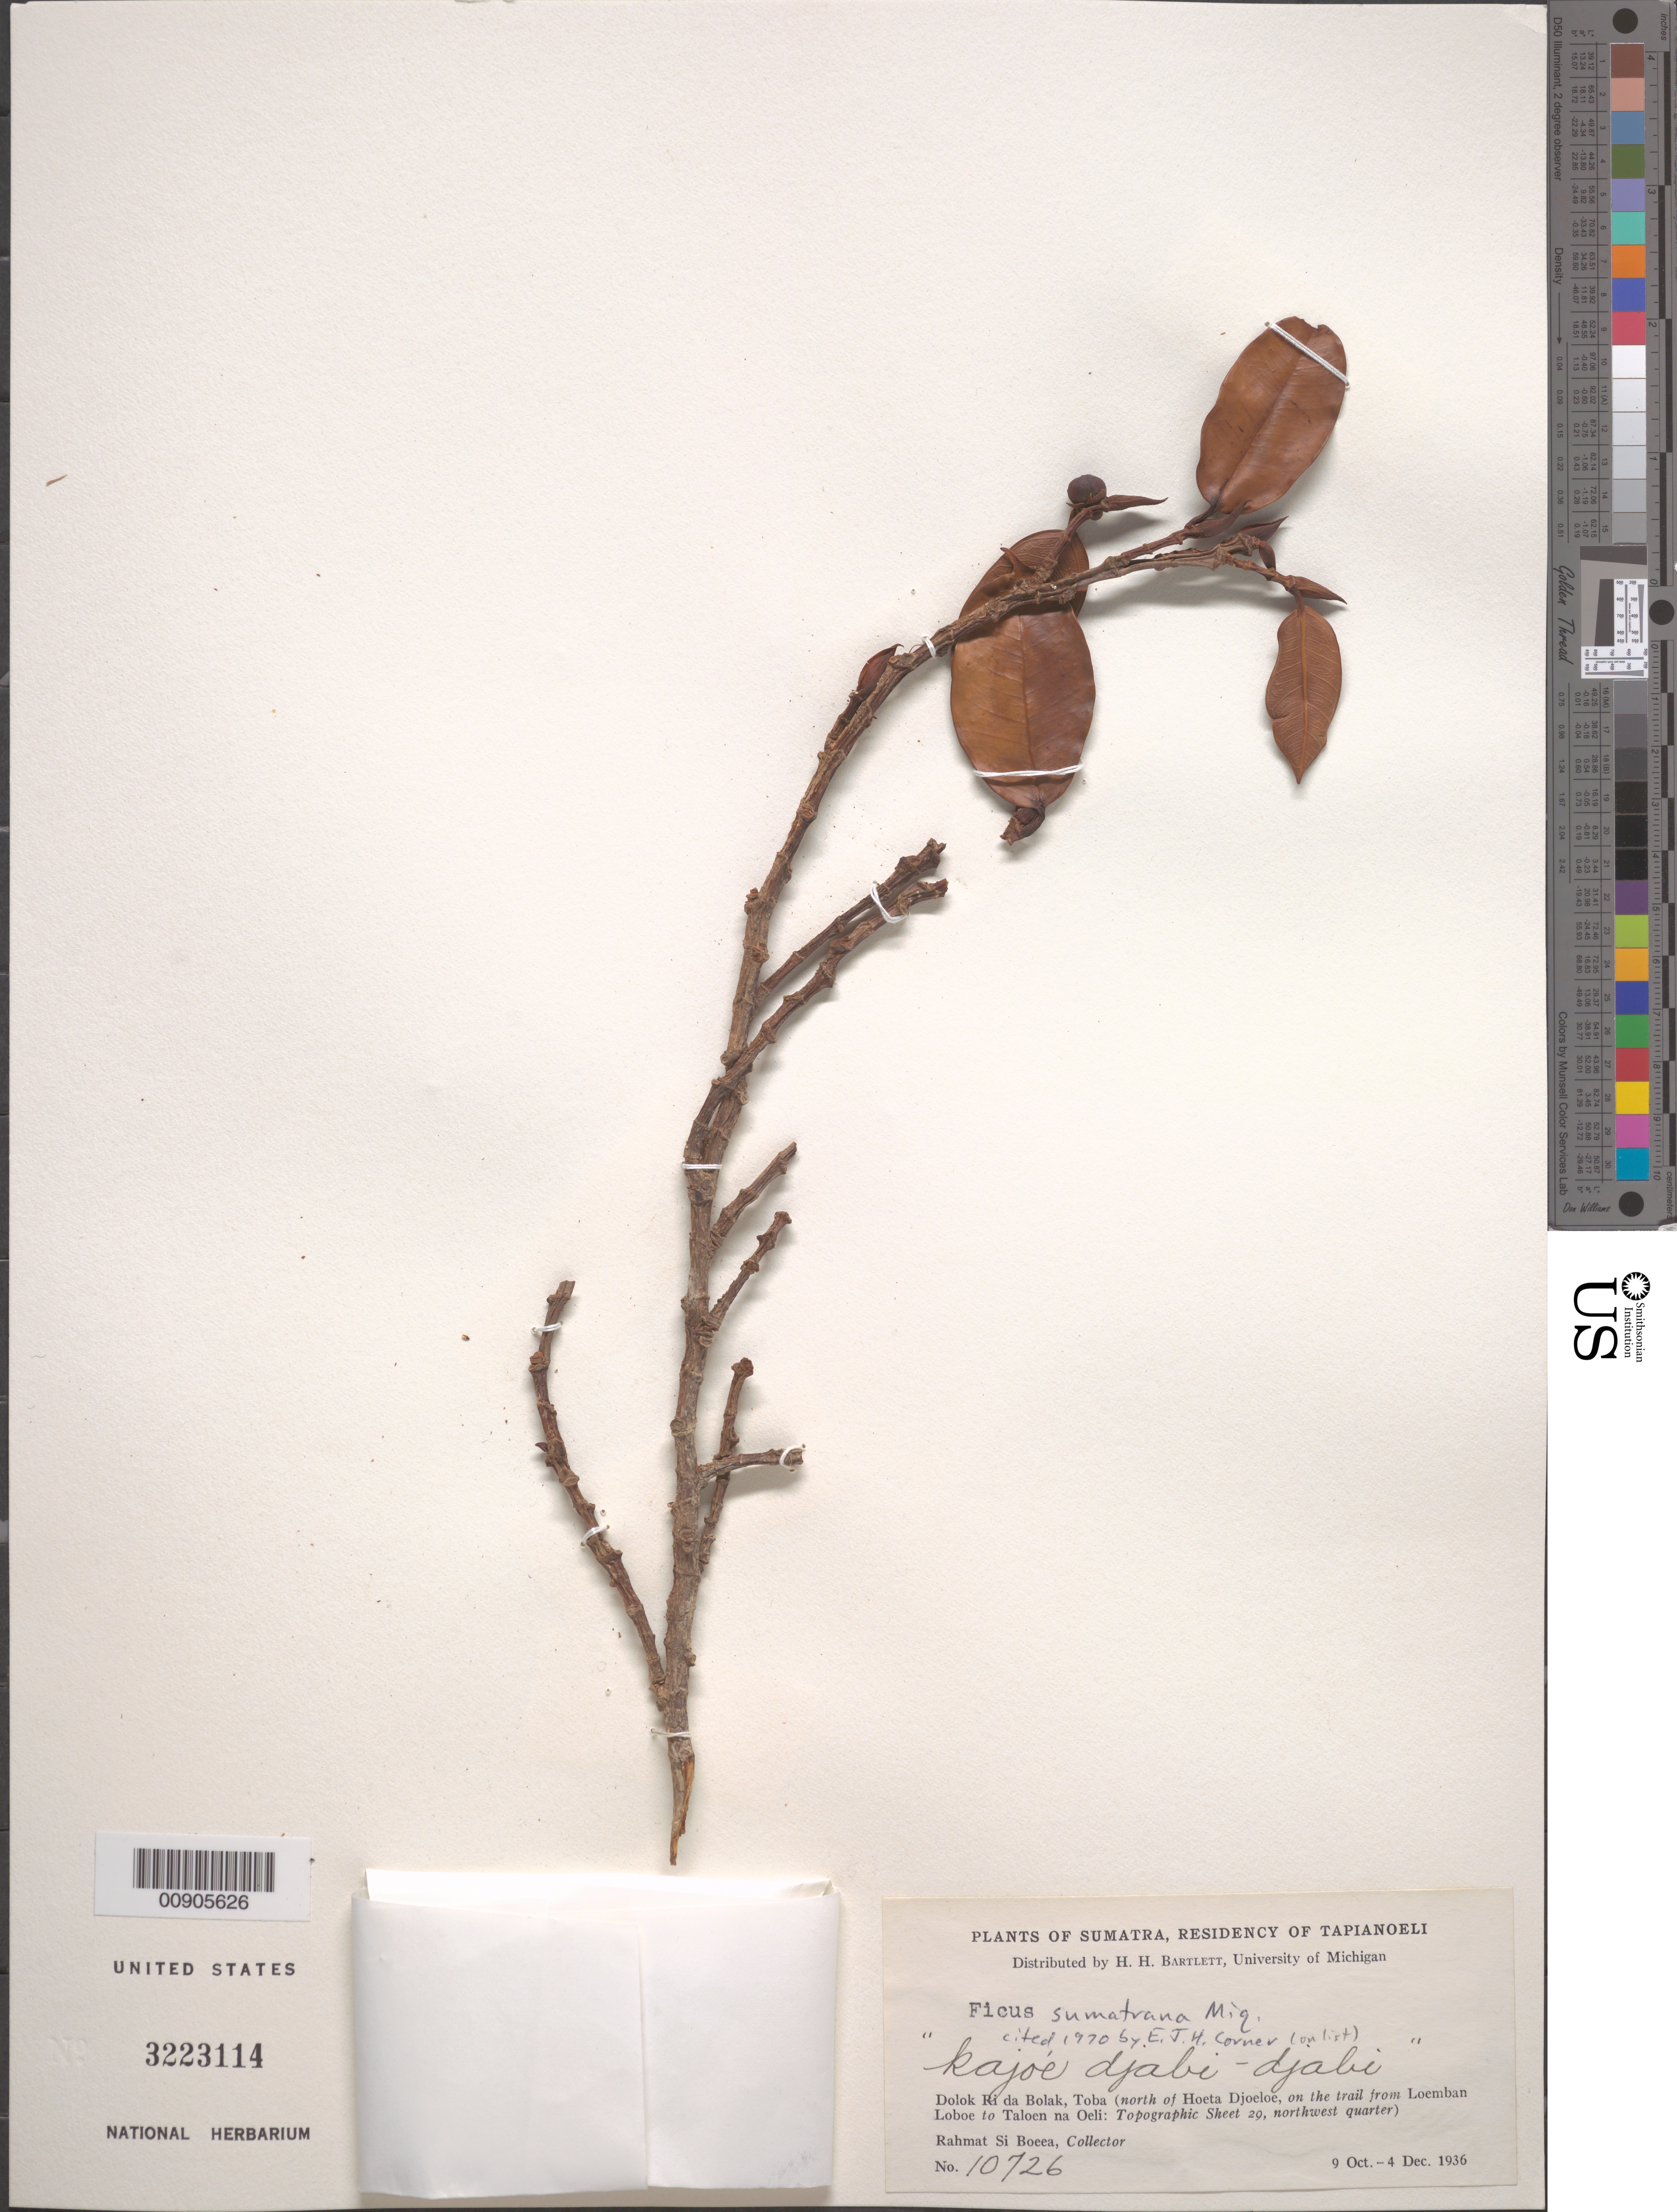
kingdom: Plantae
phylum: Tracheophyta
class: Magnoliopsida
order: Rosales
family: Moraceae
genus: Ficus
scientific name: Ficus sumatrana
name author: Miq.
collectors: Rahmat Si Boeea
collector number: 10726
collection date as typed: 09 Oct 1936 to 04 Dec 1936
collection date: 1936-10-09/1936-12-04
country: Indonesia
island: Sumatra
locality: Dolok Ri da Bolak, Toba north of Hoeta Djoeloe on the trail from Loemban Loboe to Taloen na Oeli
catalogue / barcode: US 3223114